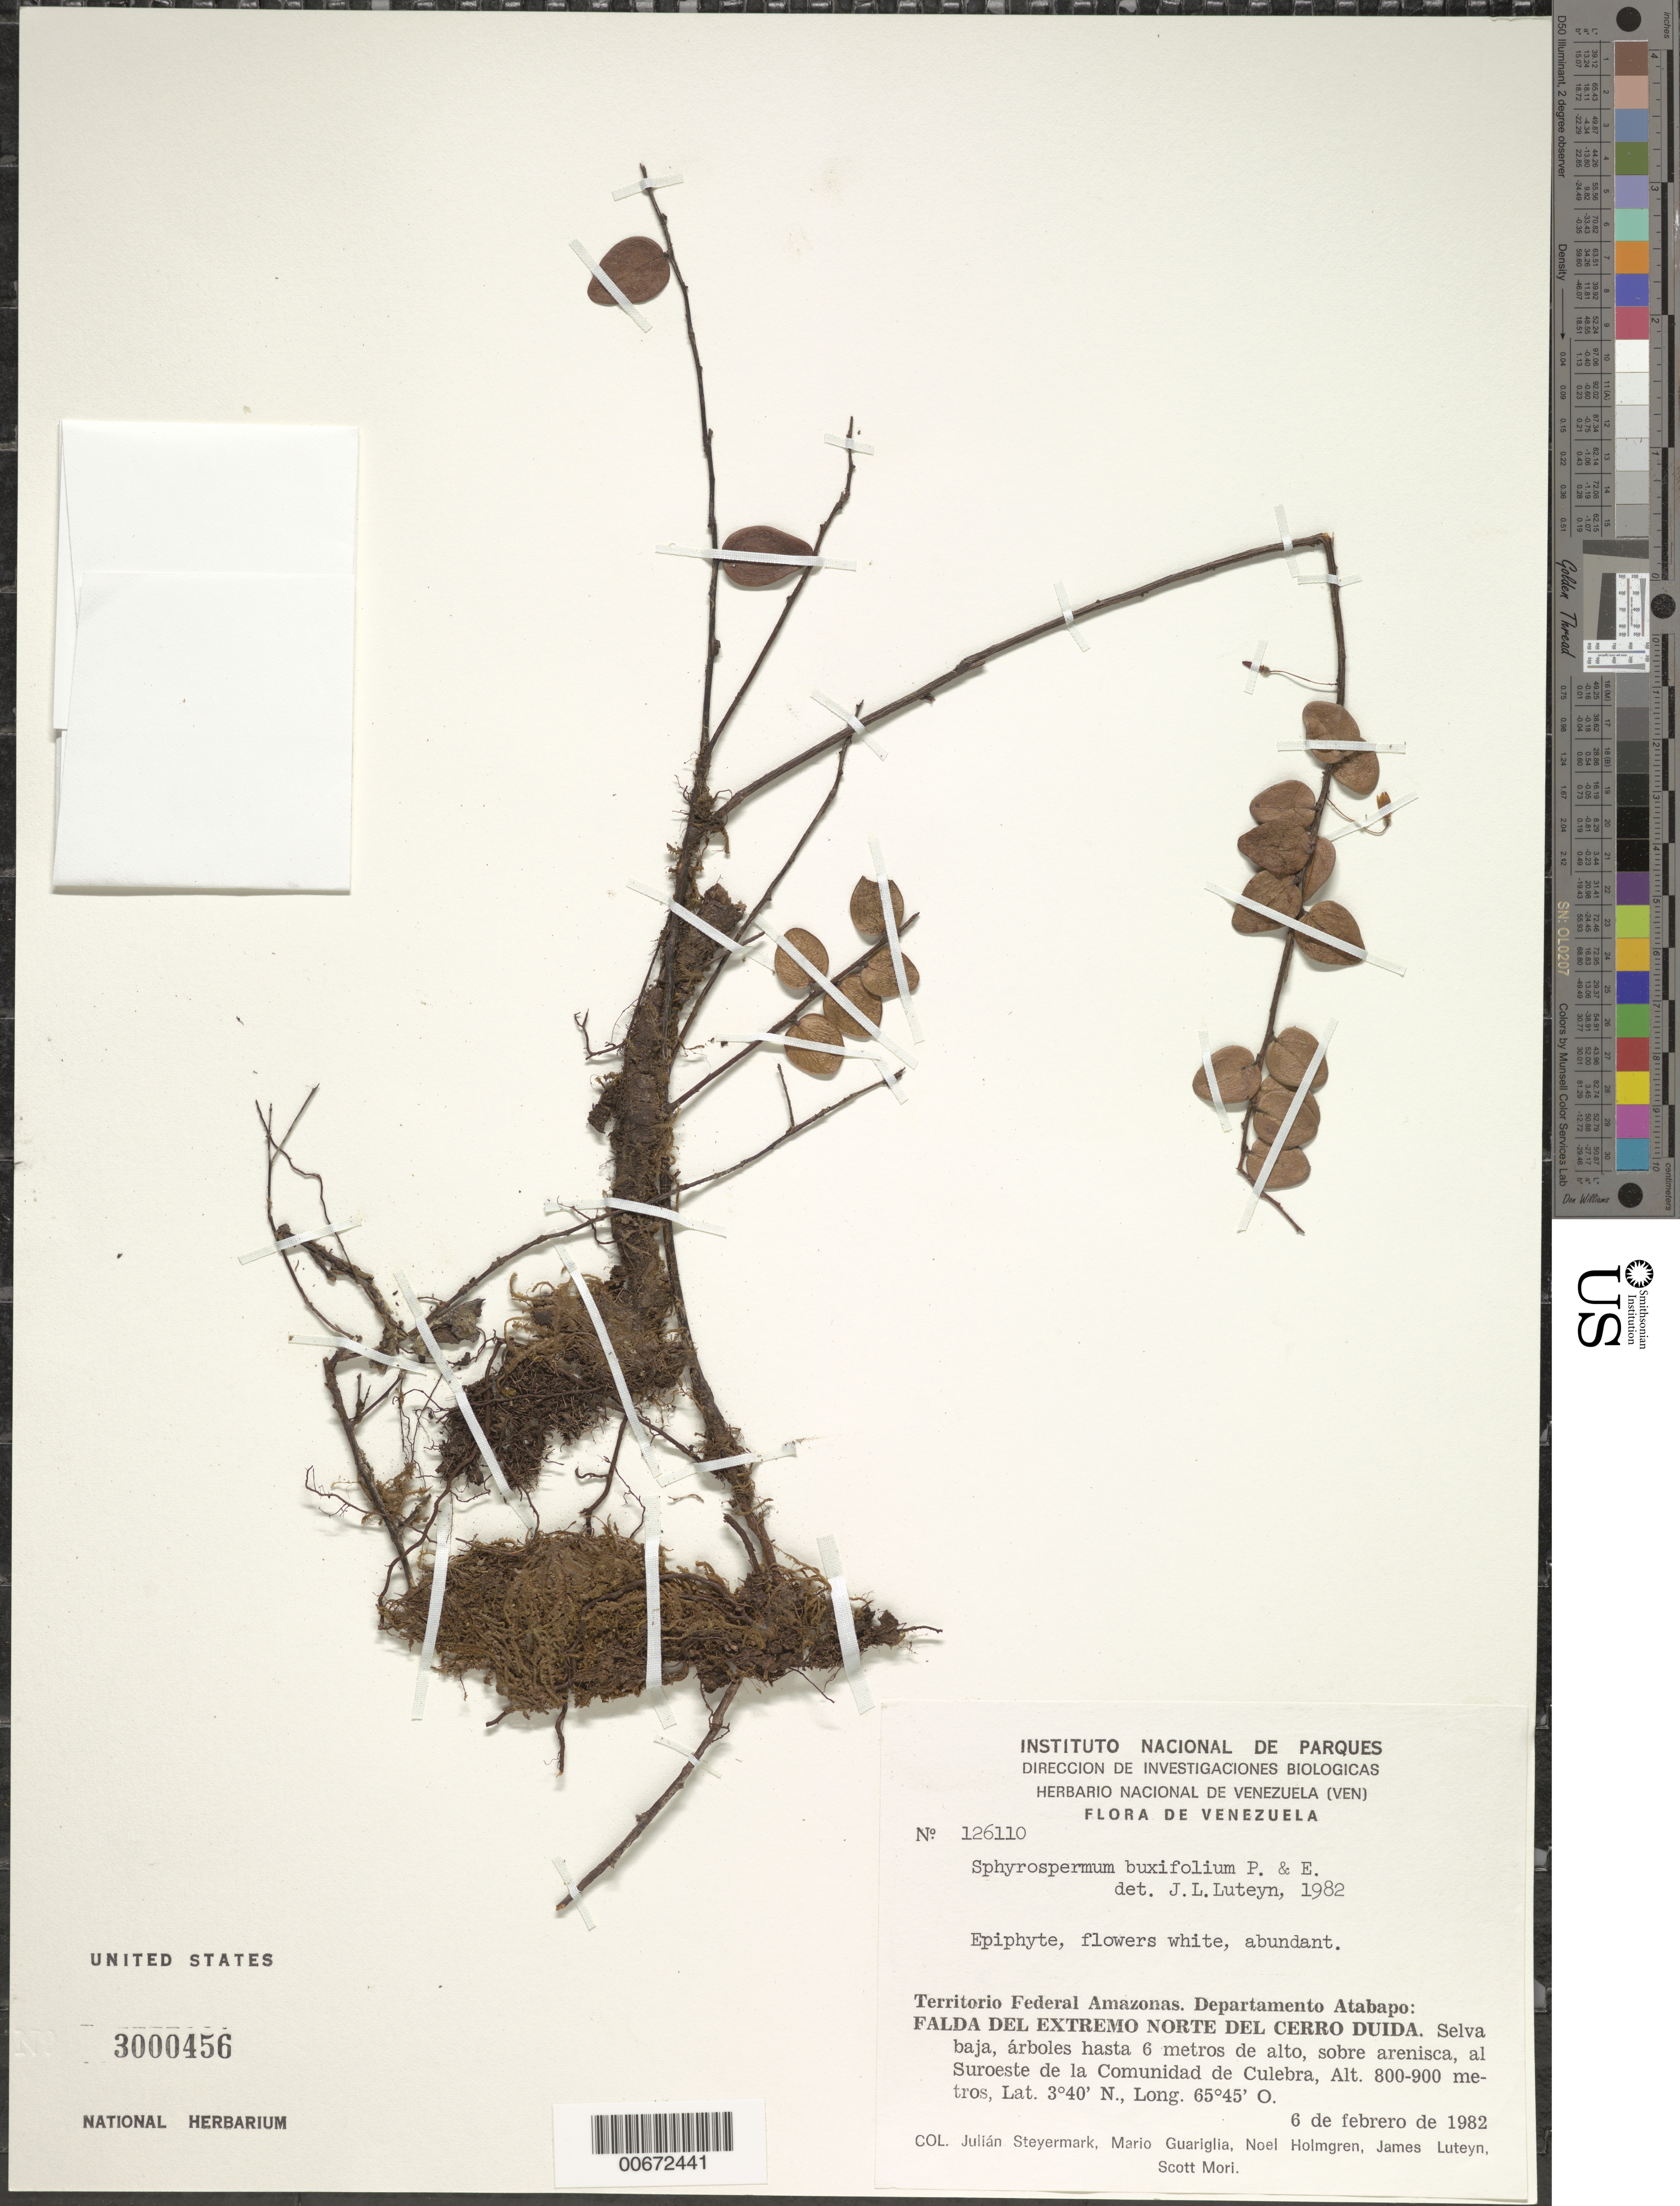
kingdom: Plantae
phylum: Tracheophyta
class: Magnoliopsida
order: Ericales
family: Ericaceae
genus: Sphyrospermum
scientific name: Sphyrospermum buxifolium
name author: Poepp. & Endl.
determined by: Luteyn, J. L.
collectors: J. Steyermark, M. Guariglia P., N. H. Holmgren, J. L. Luteyn & S. Mori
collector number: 126110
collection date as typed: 6-Feb-82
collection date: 1982-02-06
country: Venezuela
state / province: Amazonas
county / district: Atabapo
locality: Cerro Duida, falda del N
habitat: Selva baja, sobre arenisca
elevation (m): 800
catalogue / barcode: US 3000456